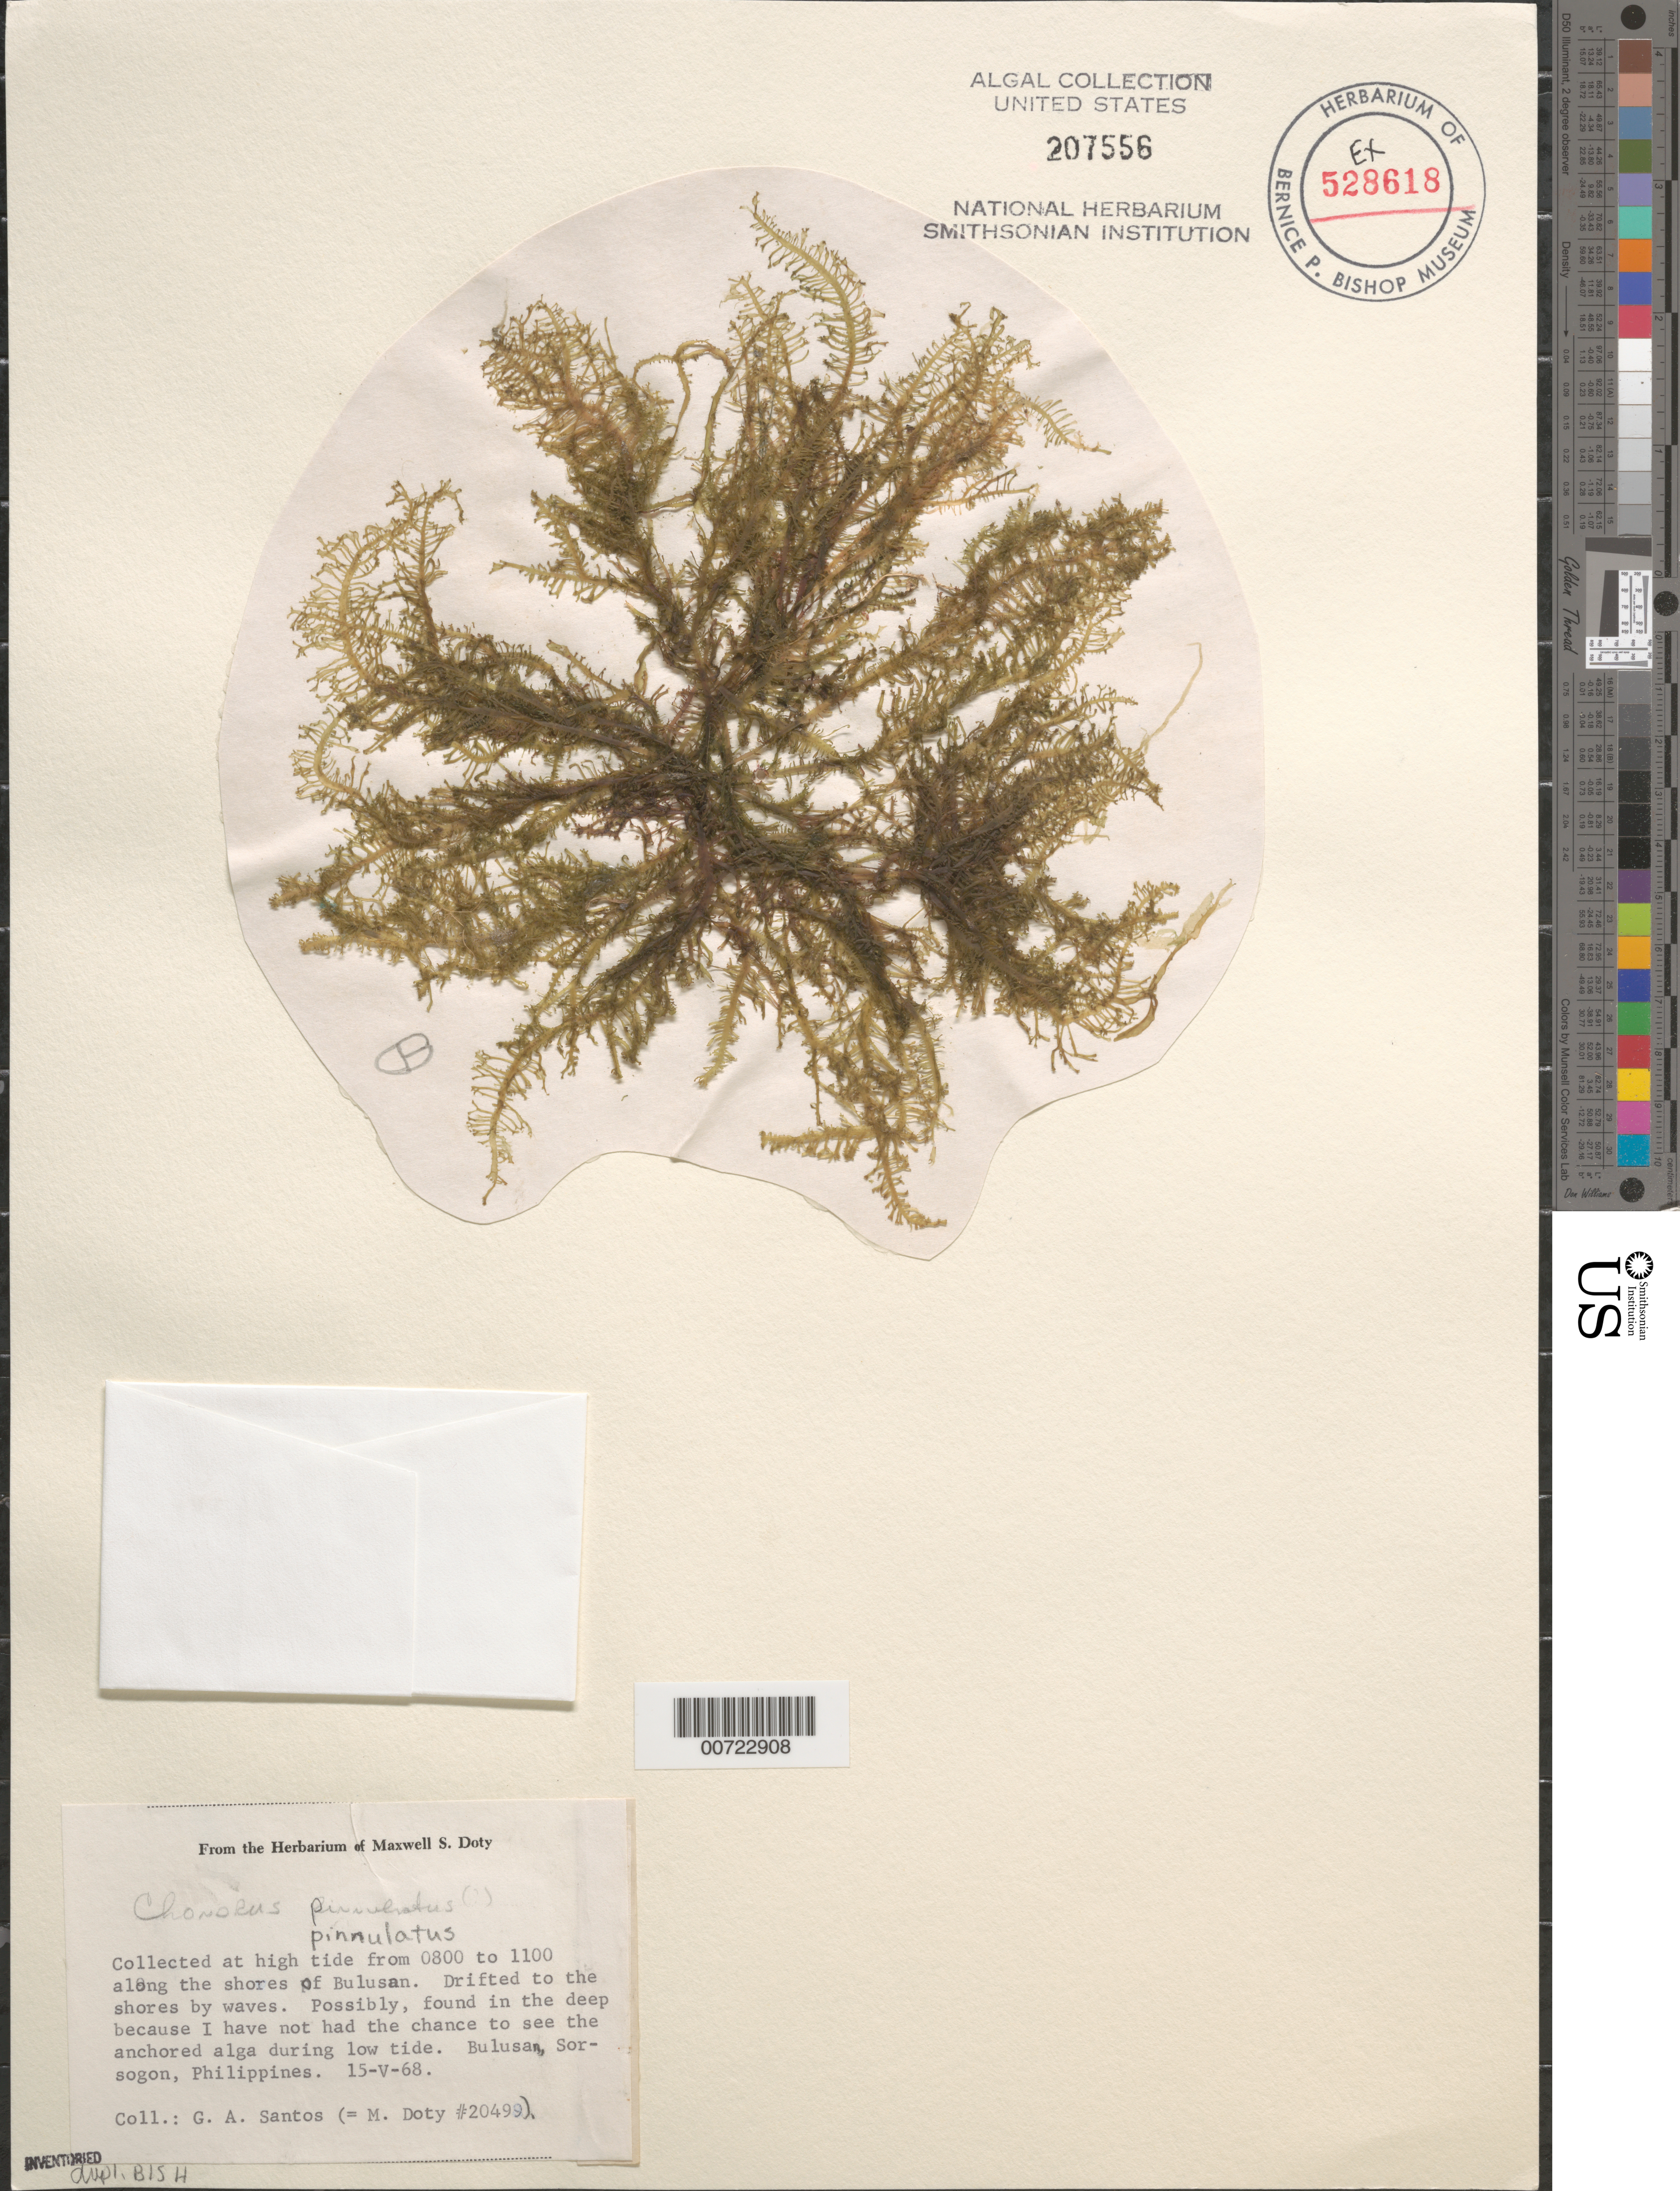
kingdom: Plantae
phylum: Rhodophyta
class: Florideophyceae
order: Gigartinales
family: Gigartinaceae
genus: Chondrus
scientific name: Chondrus pinnulatus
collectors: G. Santos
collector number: MSD 20499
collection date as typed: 15 May 1968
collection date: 1968-05-15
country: Philippines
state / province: Bicol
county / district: Sorsogon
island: Luzon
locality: Bulusan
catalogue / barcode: US 207556